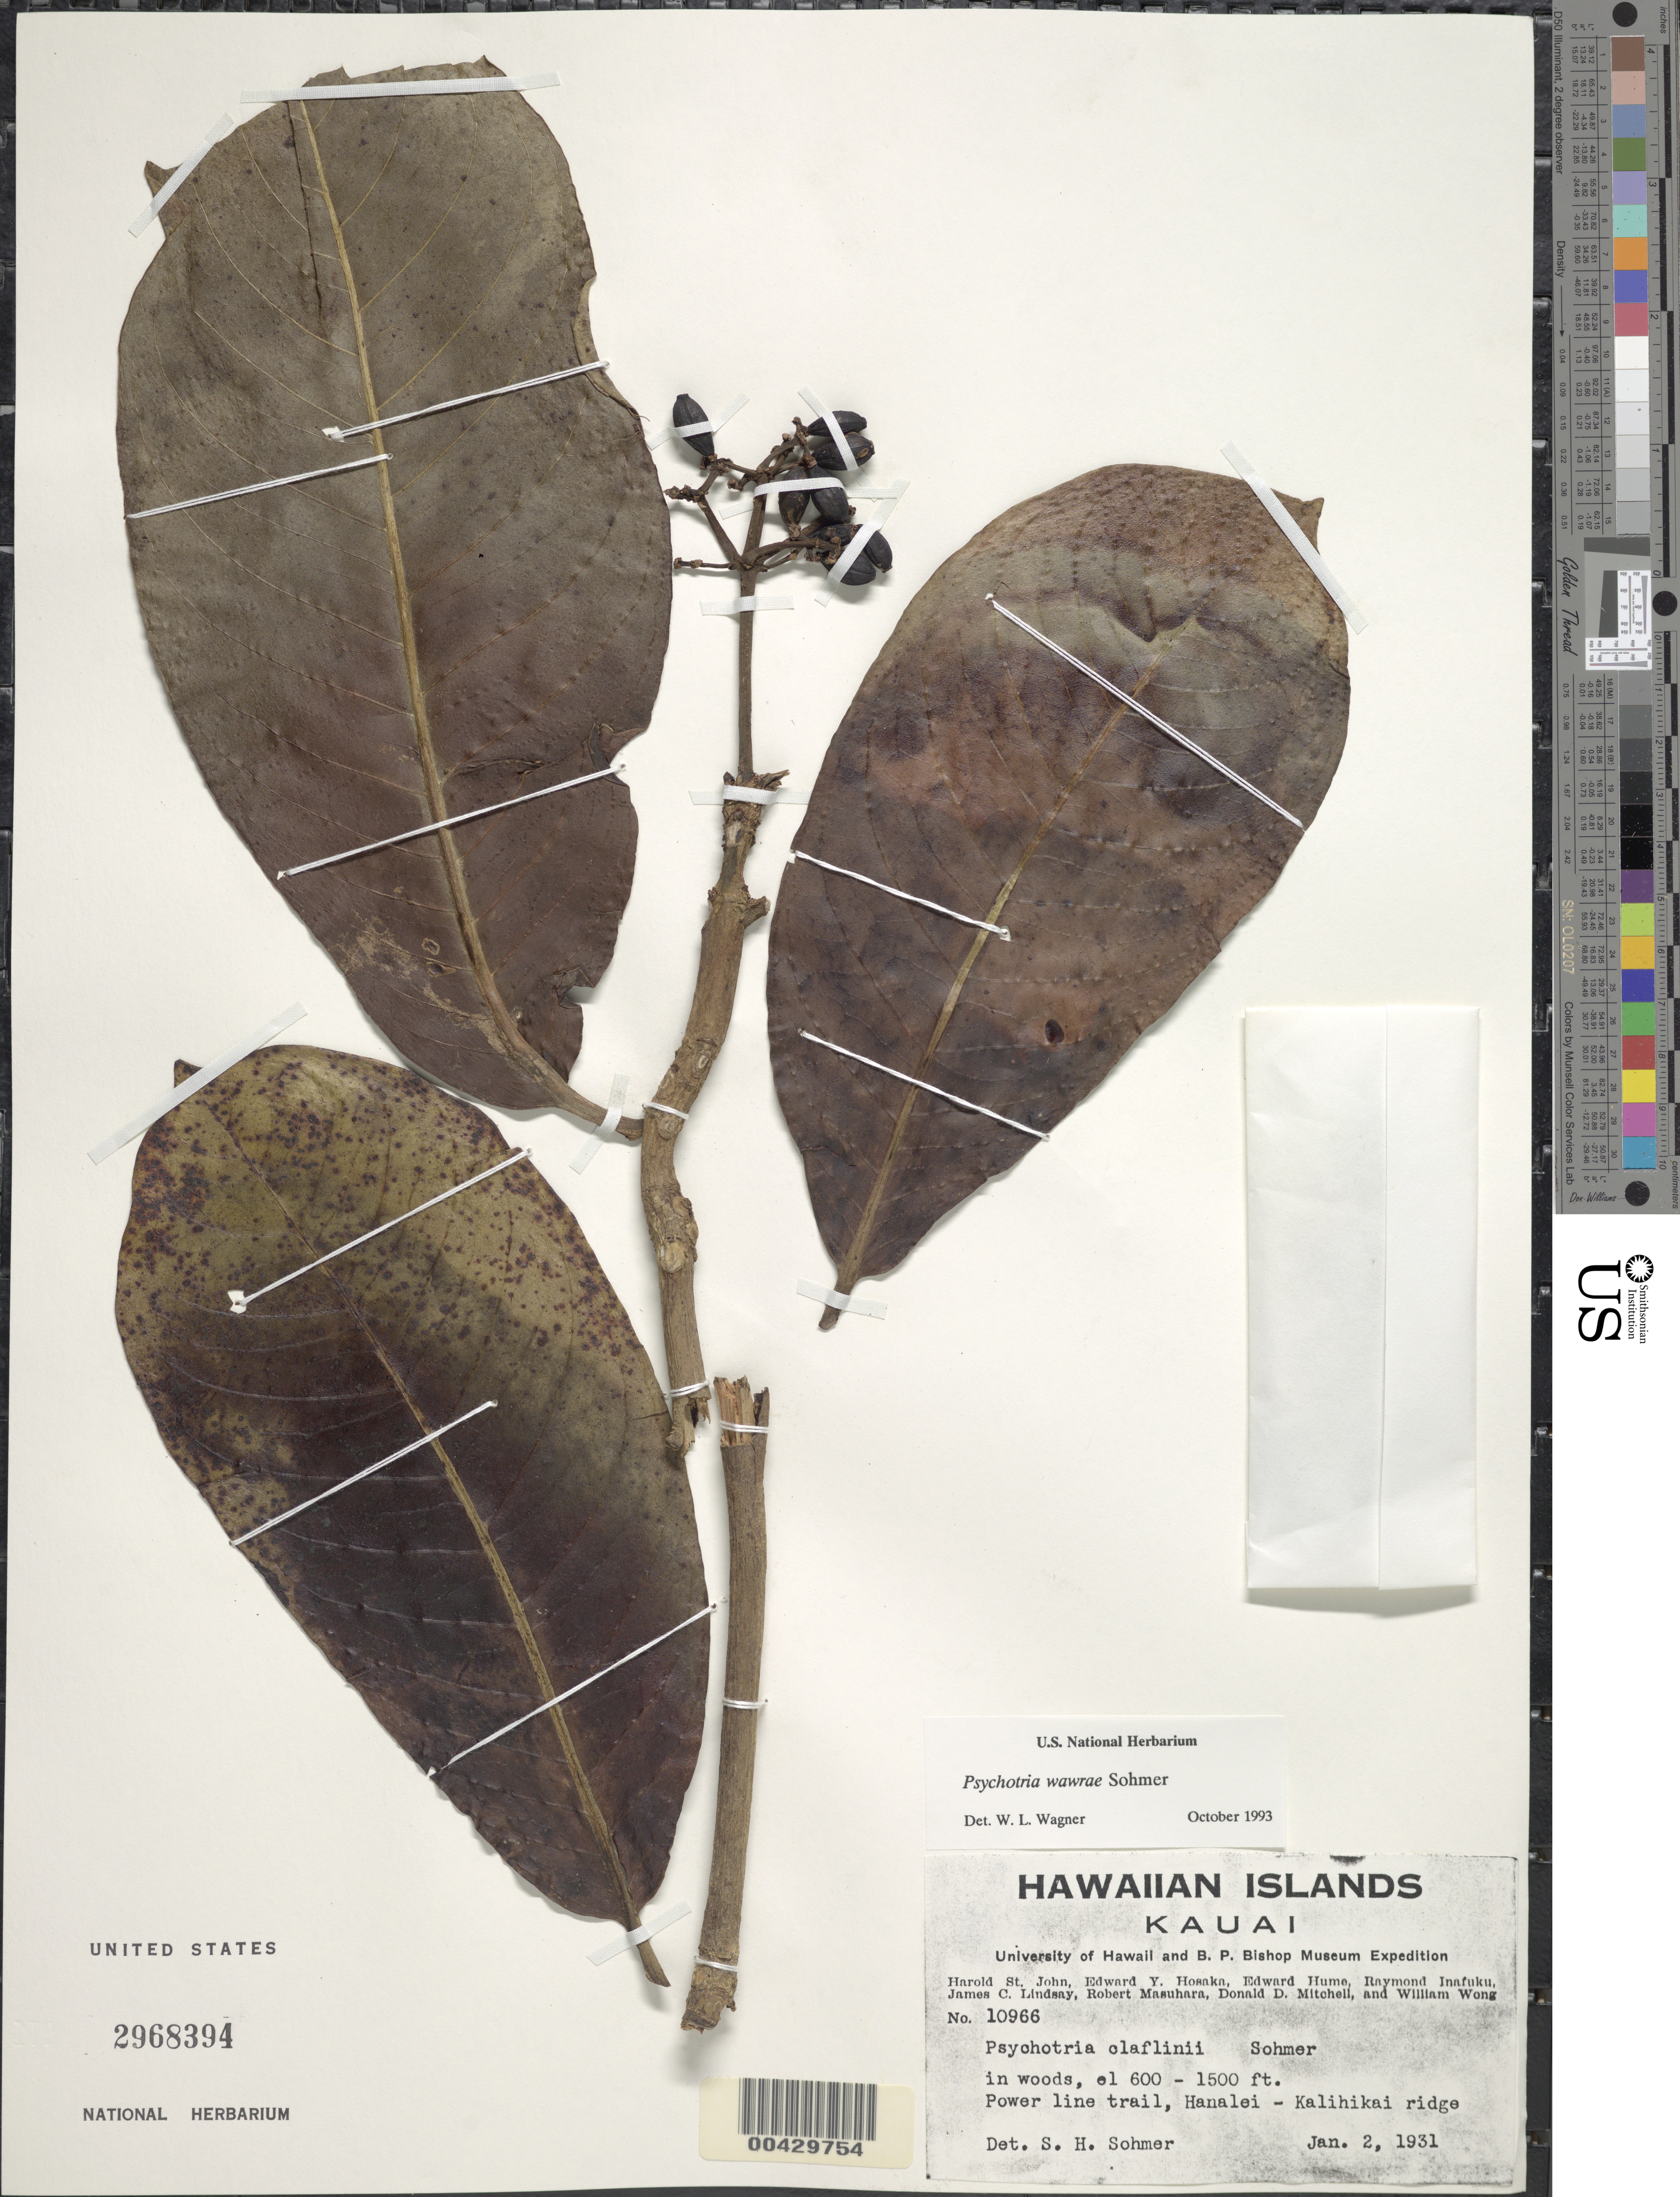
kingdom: Plantae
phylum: Tracheophyta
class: Magnoliopsida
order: Gentianales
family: Rubiaceae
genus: Psychotria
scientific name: Psychotria wawrae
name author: Sohmer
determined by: Wagner, W. L., (BOT), Smithsonian Institution - National Museum of Natural History (UNITED STATES)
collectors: H. St. John, E. Y. Hosaka, E. Hume & R. Inafuku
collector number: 10966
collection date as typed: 2 Jan 1931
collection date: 1931-01-02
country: United States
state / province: Hawaii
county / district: Kauai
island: Kaua'i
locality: Power line trail, Hanalei - Kalihikai ridge.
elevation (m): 183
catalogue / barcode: US 2968394